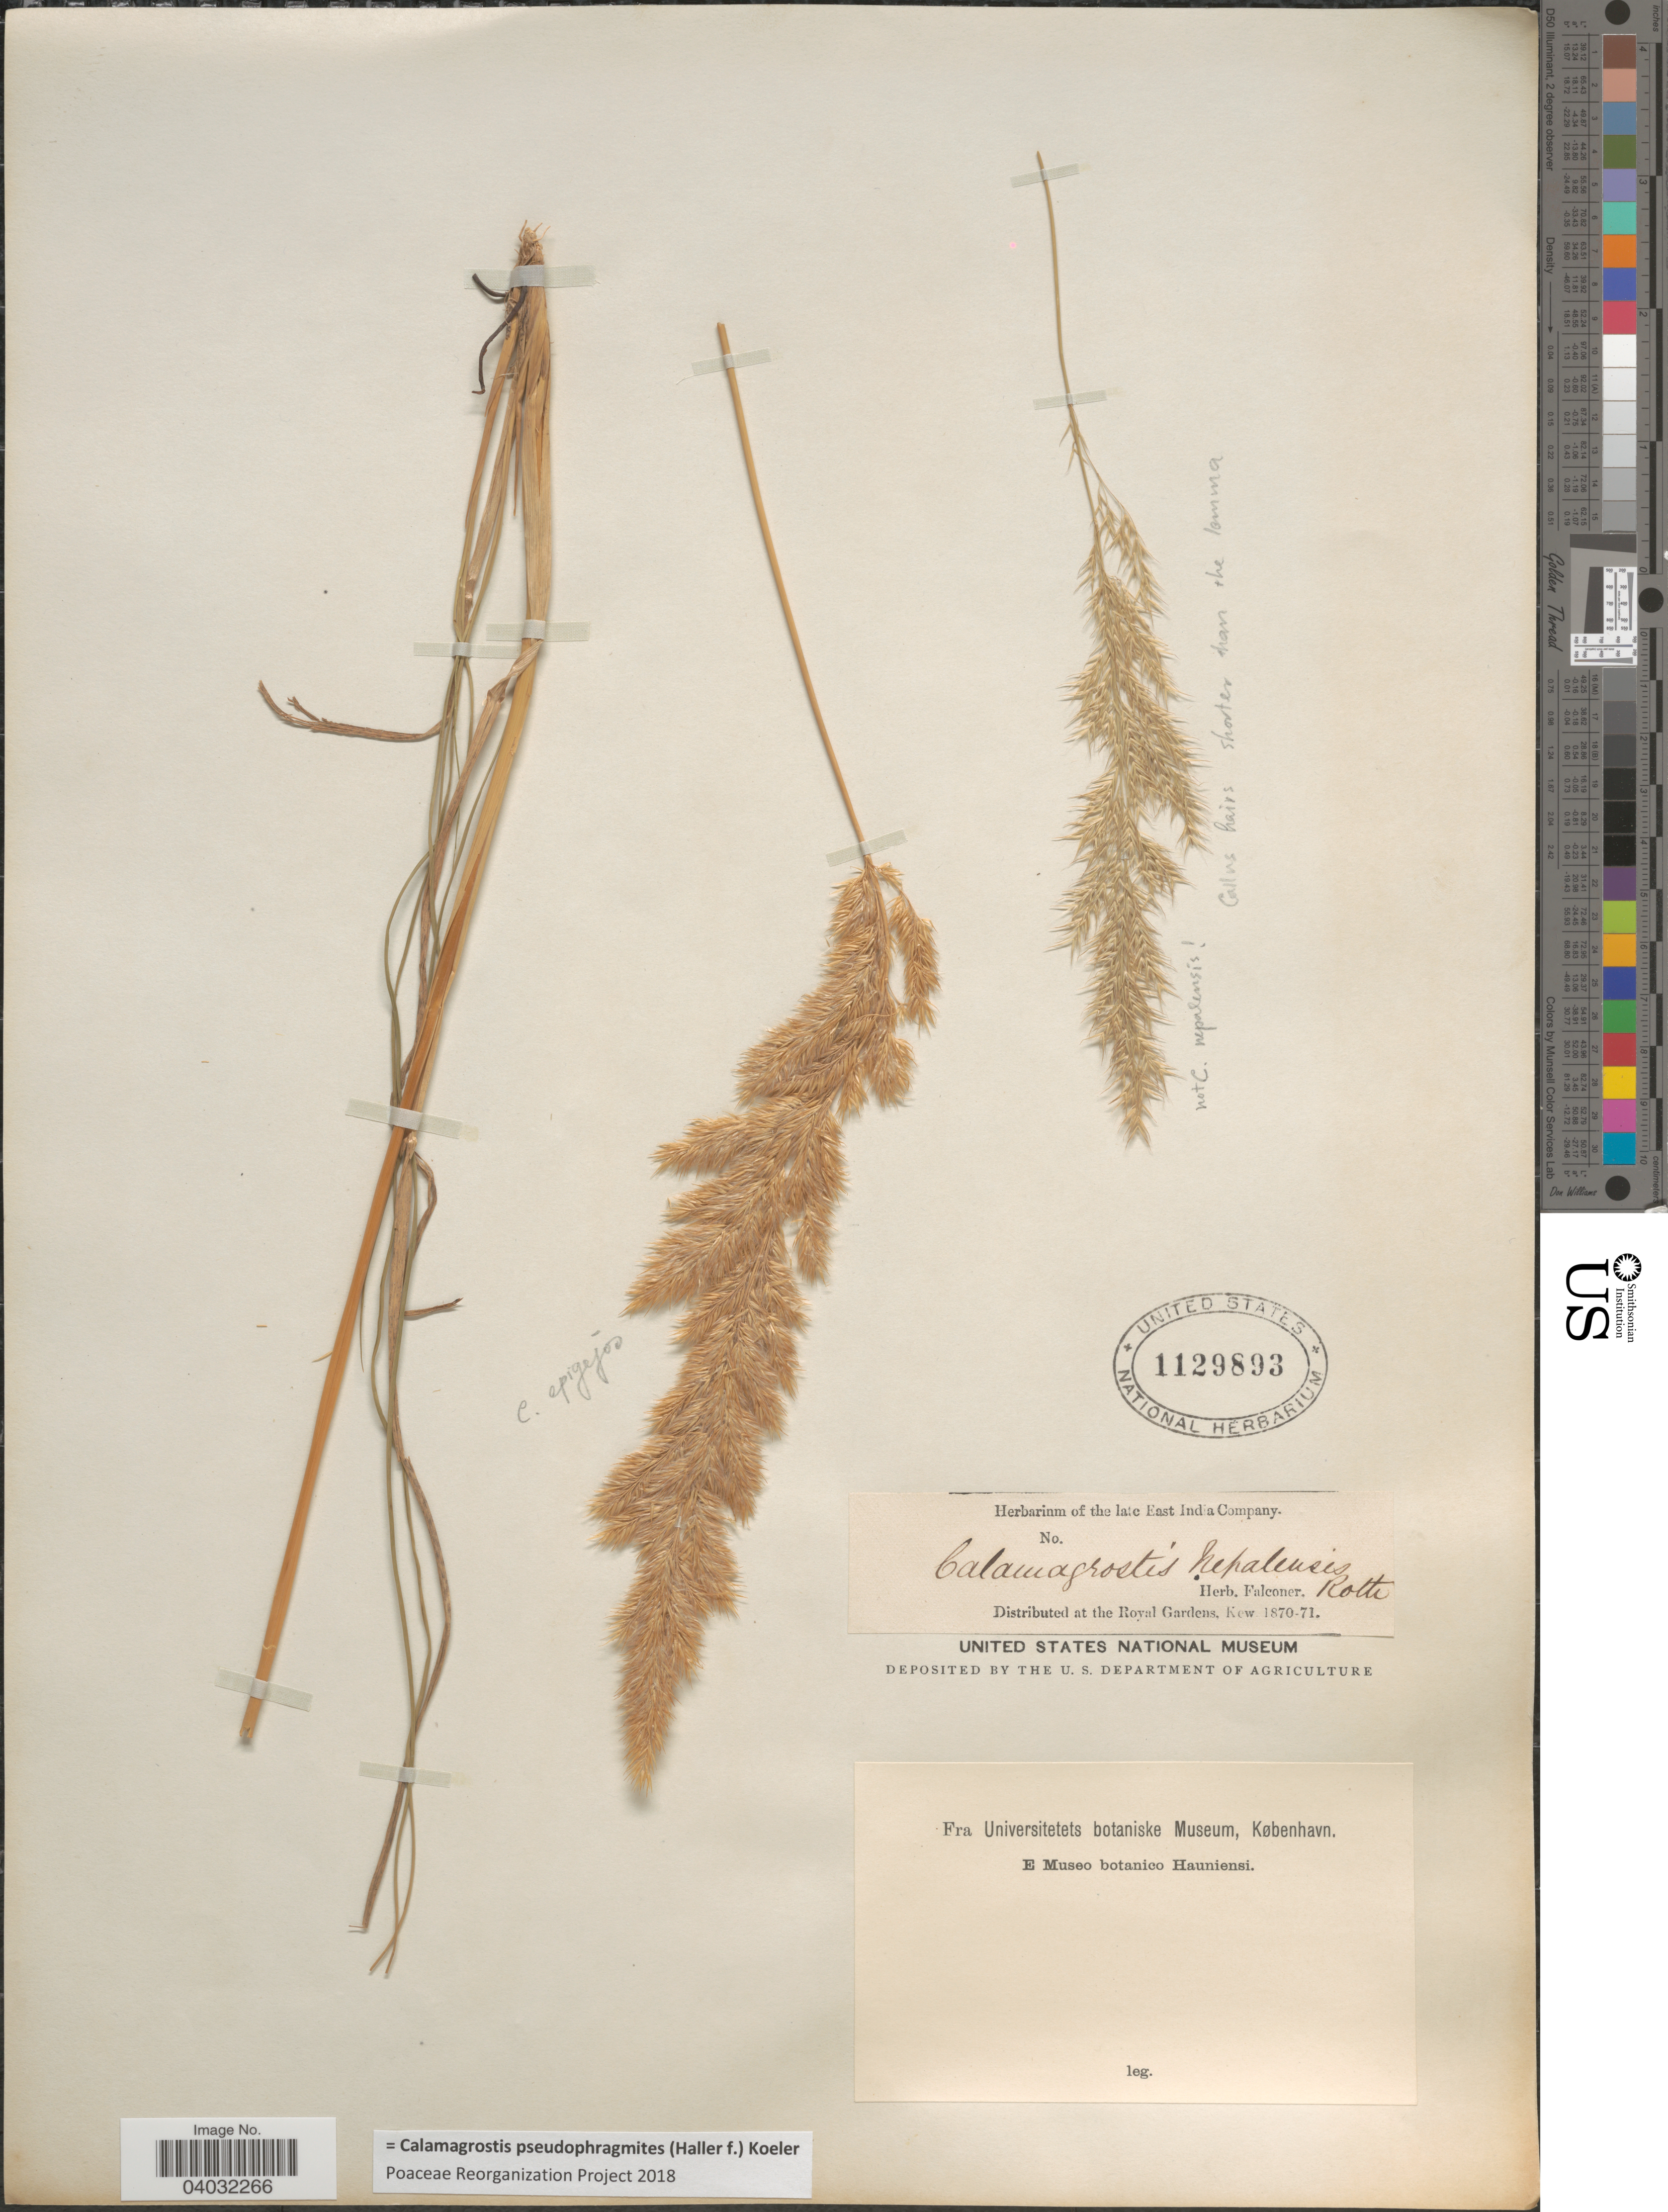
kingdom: Plantae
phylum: Tracheophyta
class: Liliopsida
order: Poales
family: Poaceae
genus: Calamagrostis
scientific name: Calamagrostis pseudophragmites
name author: (Haller f.) Koeler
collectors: ex herb. Falconer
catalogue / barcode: US 1129893